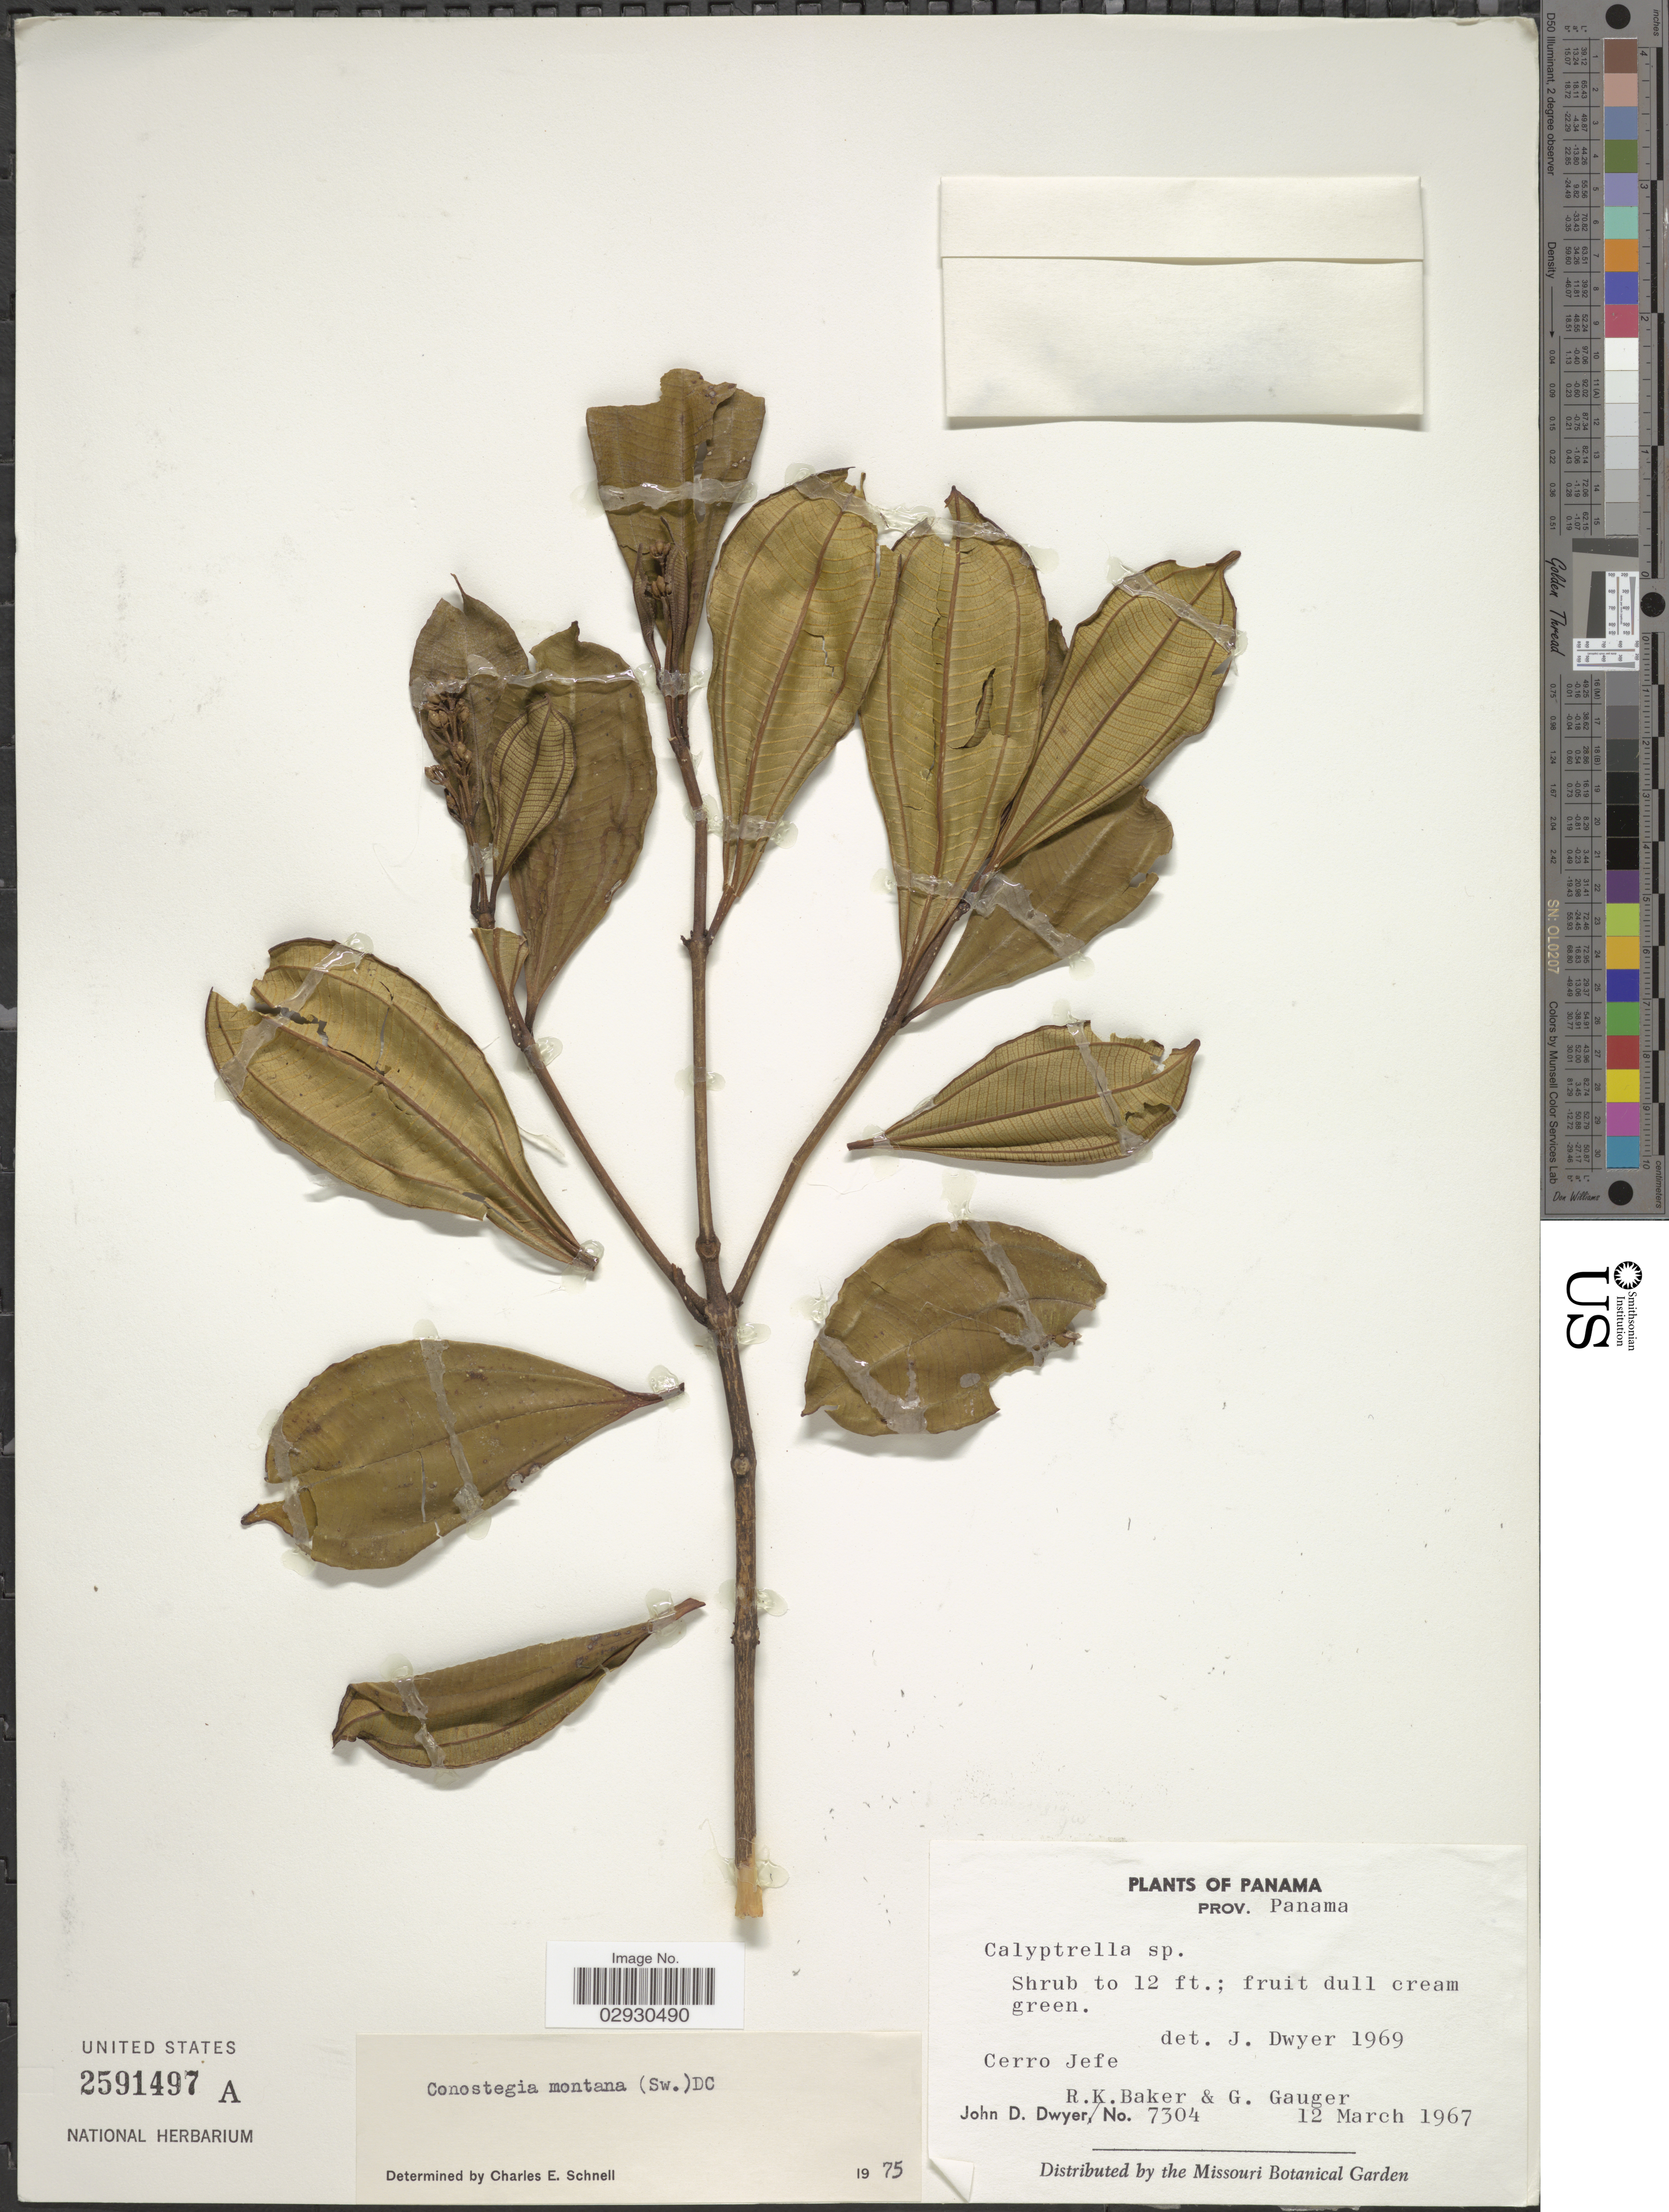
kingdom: Plantae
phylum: Tracheophyta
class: Magnoliopsida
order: Myrtales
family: Melastomataceae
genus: Conostegia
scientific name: Conostegia montana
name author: (Sw.) D. Don ex DC.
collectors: R. K. Baker, G. Gauger & J. D. Dwyer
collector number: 7304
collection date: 1967-03-12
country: Panama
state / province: Panamá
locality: Cerro Jefe.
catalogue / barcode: US 2591497A